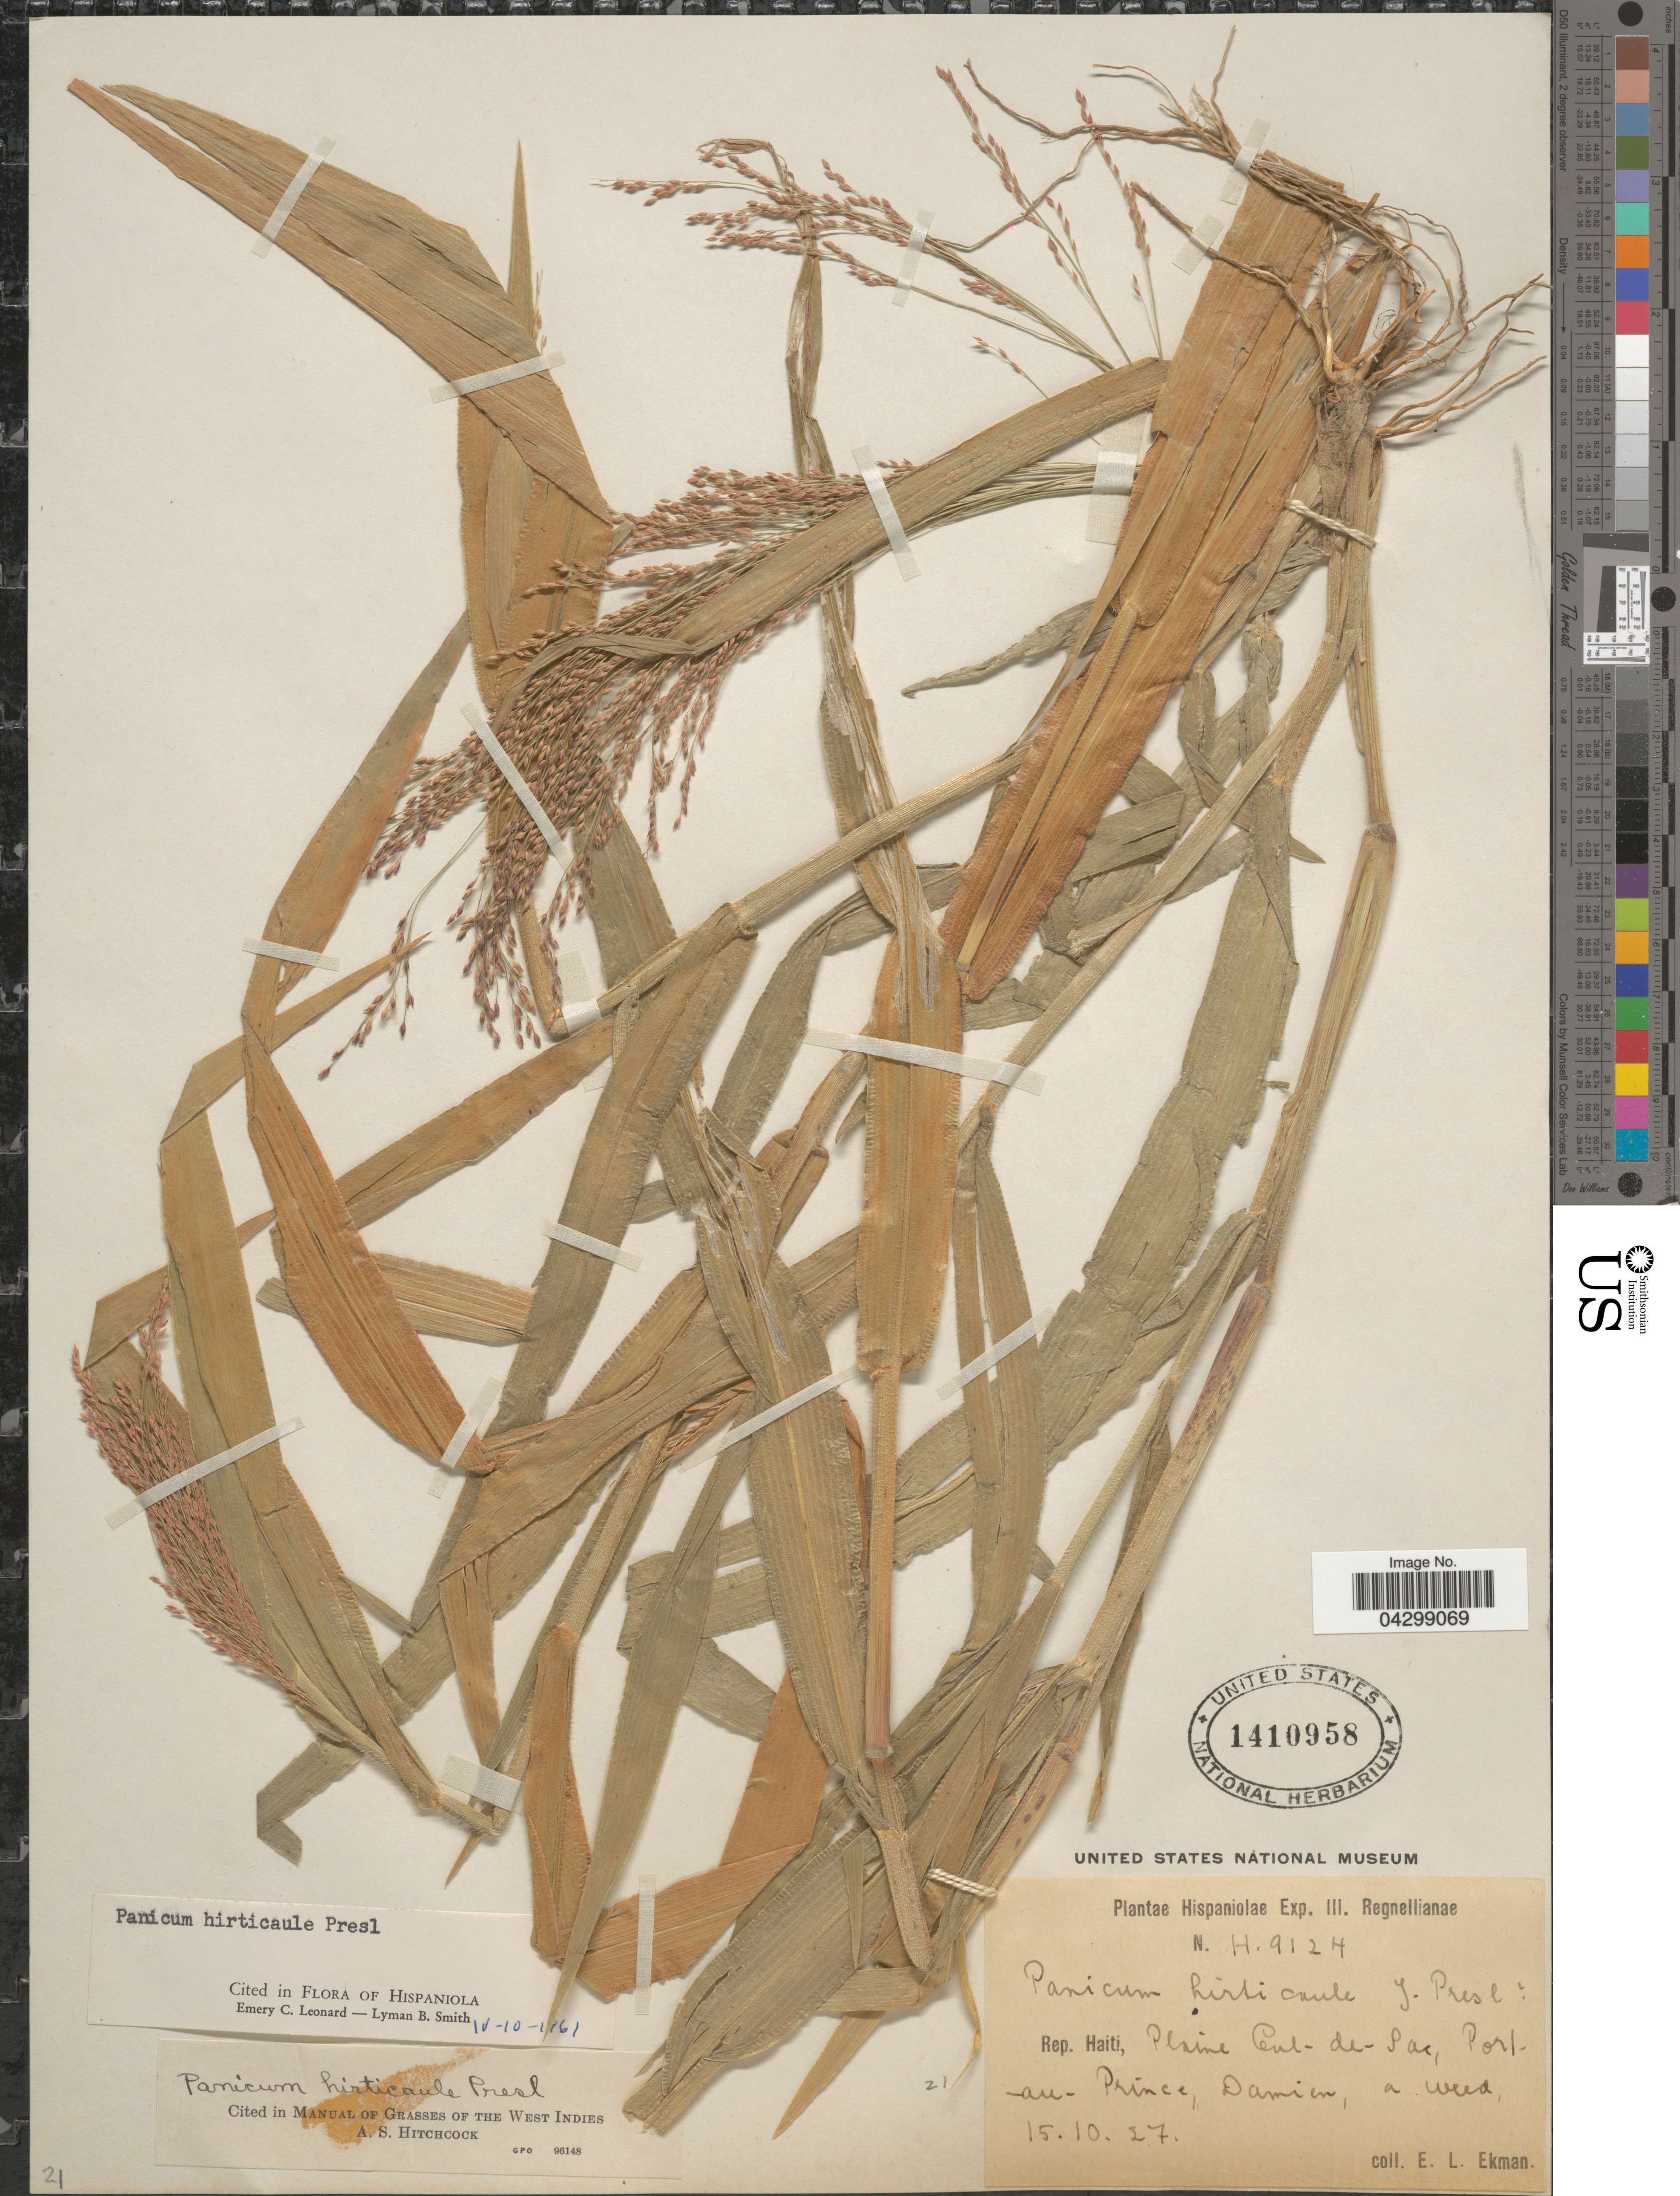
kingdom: Plantae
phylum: Tracheophyta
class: Liliopsida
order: Poales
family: Poaceae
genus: Panicum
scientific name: Panicum hirticaule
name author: J. Presl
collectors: E. L. Ekman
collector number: H9124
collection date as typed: Transcribed d/m/y: 15/10/27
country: Haiti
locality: Hispaniolae Exp. III. Regnellianae. Rep. Haiti, Plaine Cul-de-Sac, Port-au-Prince, Damien.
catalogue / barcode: US 1410958